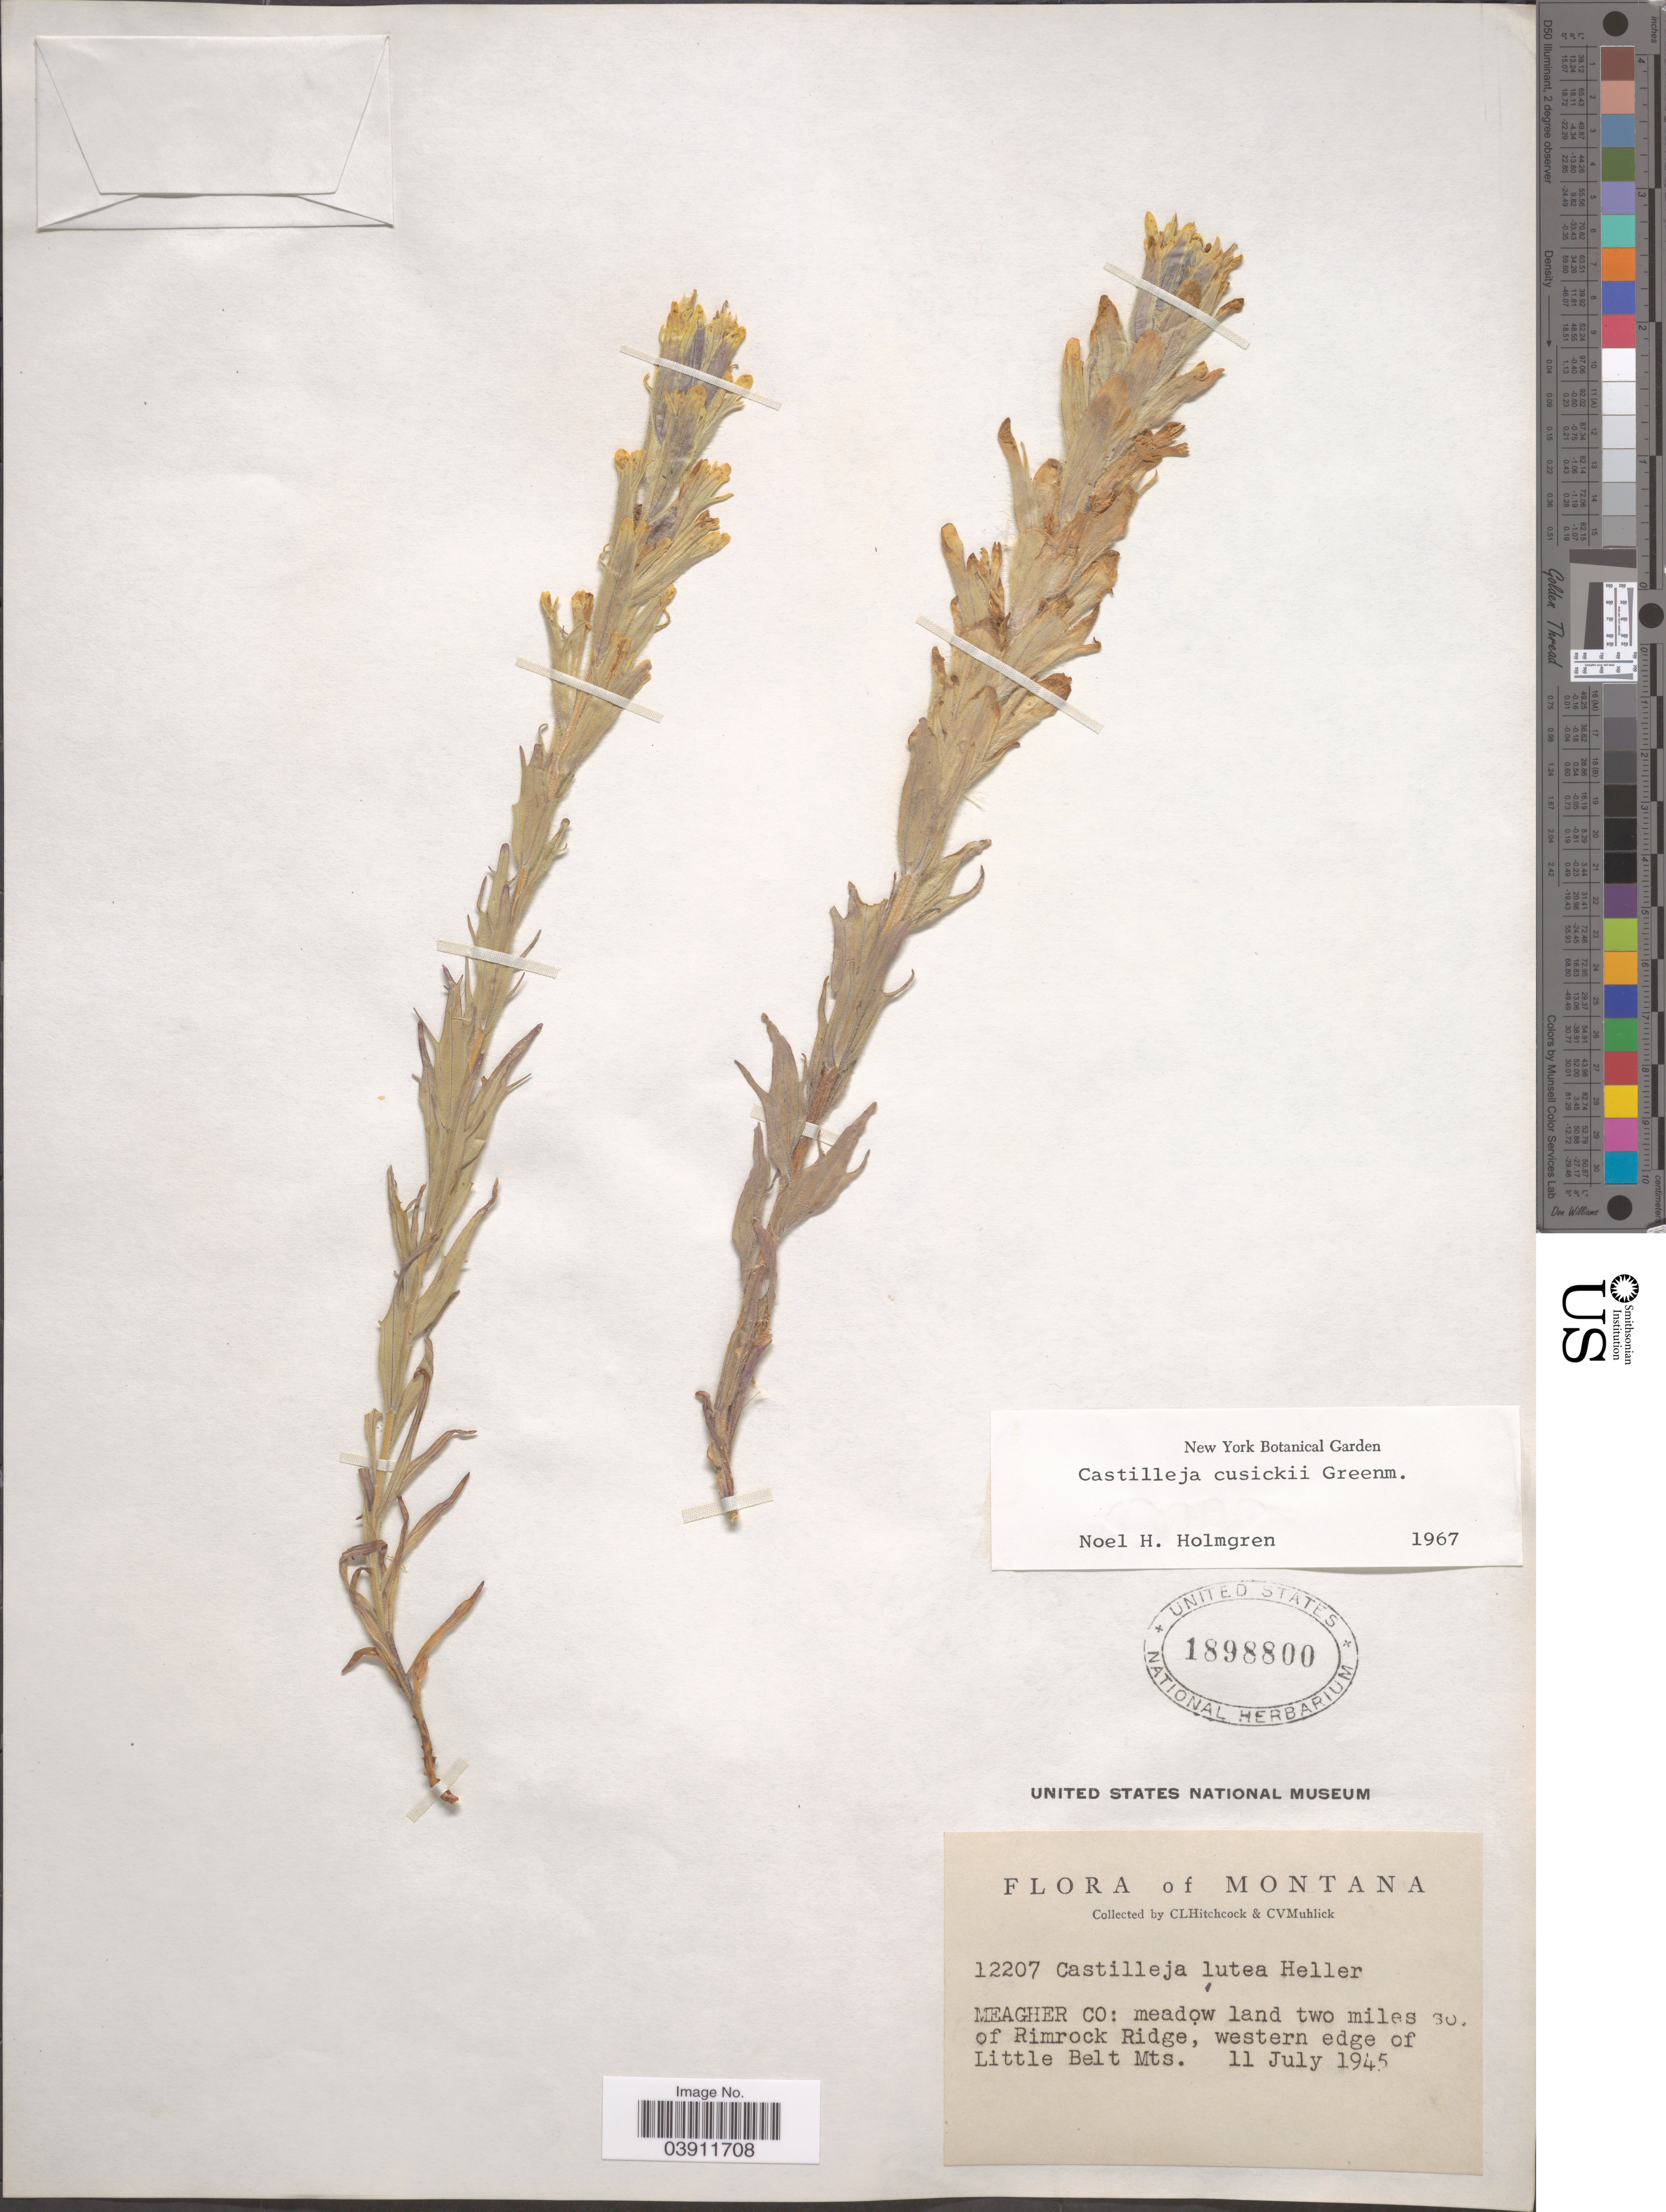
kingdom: Plantae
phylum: Tracheophyta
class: Magnoliopsida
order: Lamiales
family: Orobanchaceae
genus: Castilleja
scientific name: Castilleja cusickii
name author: Greenm.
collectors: C. L. Hitchcock & C. V. Muhlick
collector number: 12207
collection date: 1945-07-11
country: United States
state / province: Montana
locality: Meagher Co: two miles so. of Rimrock Ridge, western edge of Little Belt Mts.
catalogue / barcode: US 1898800